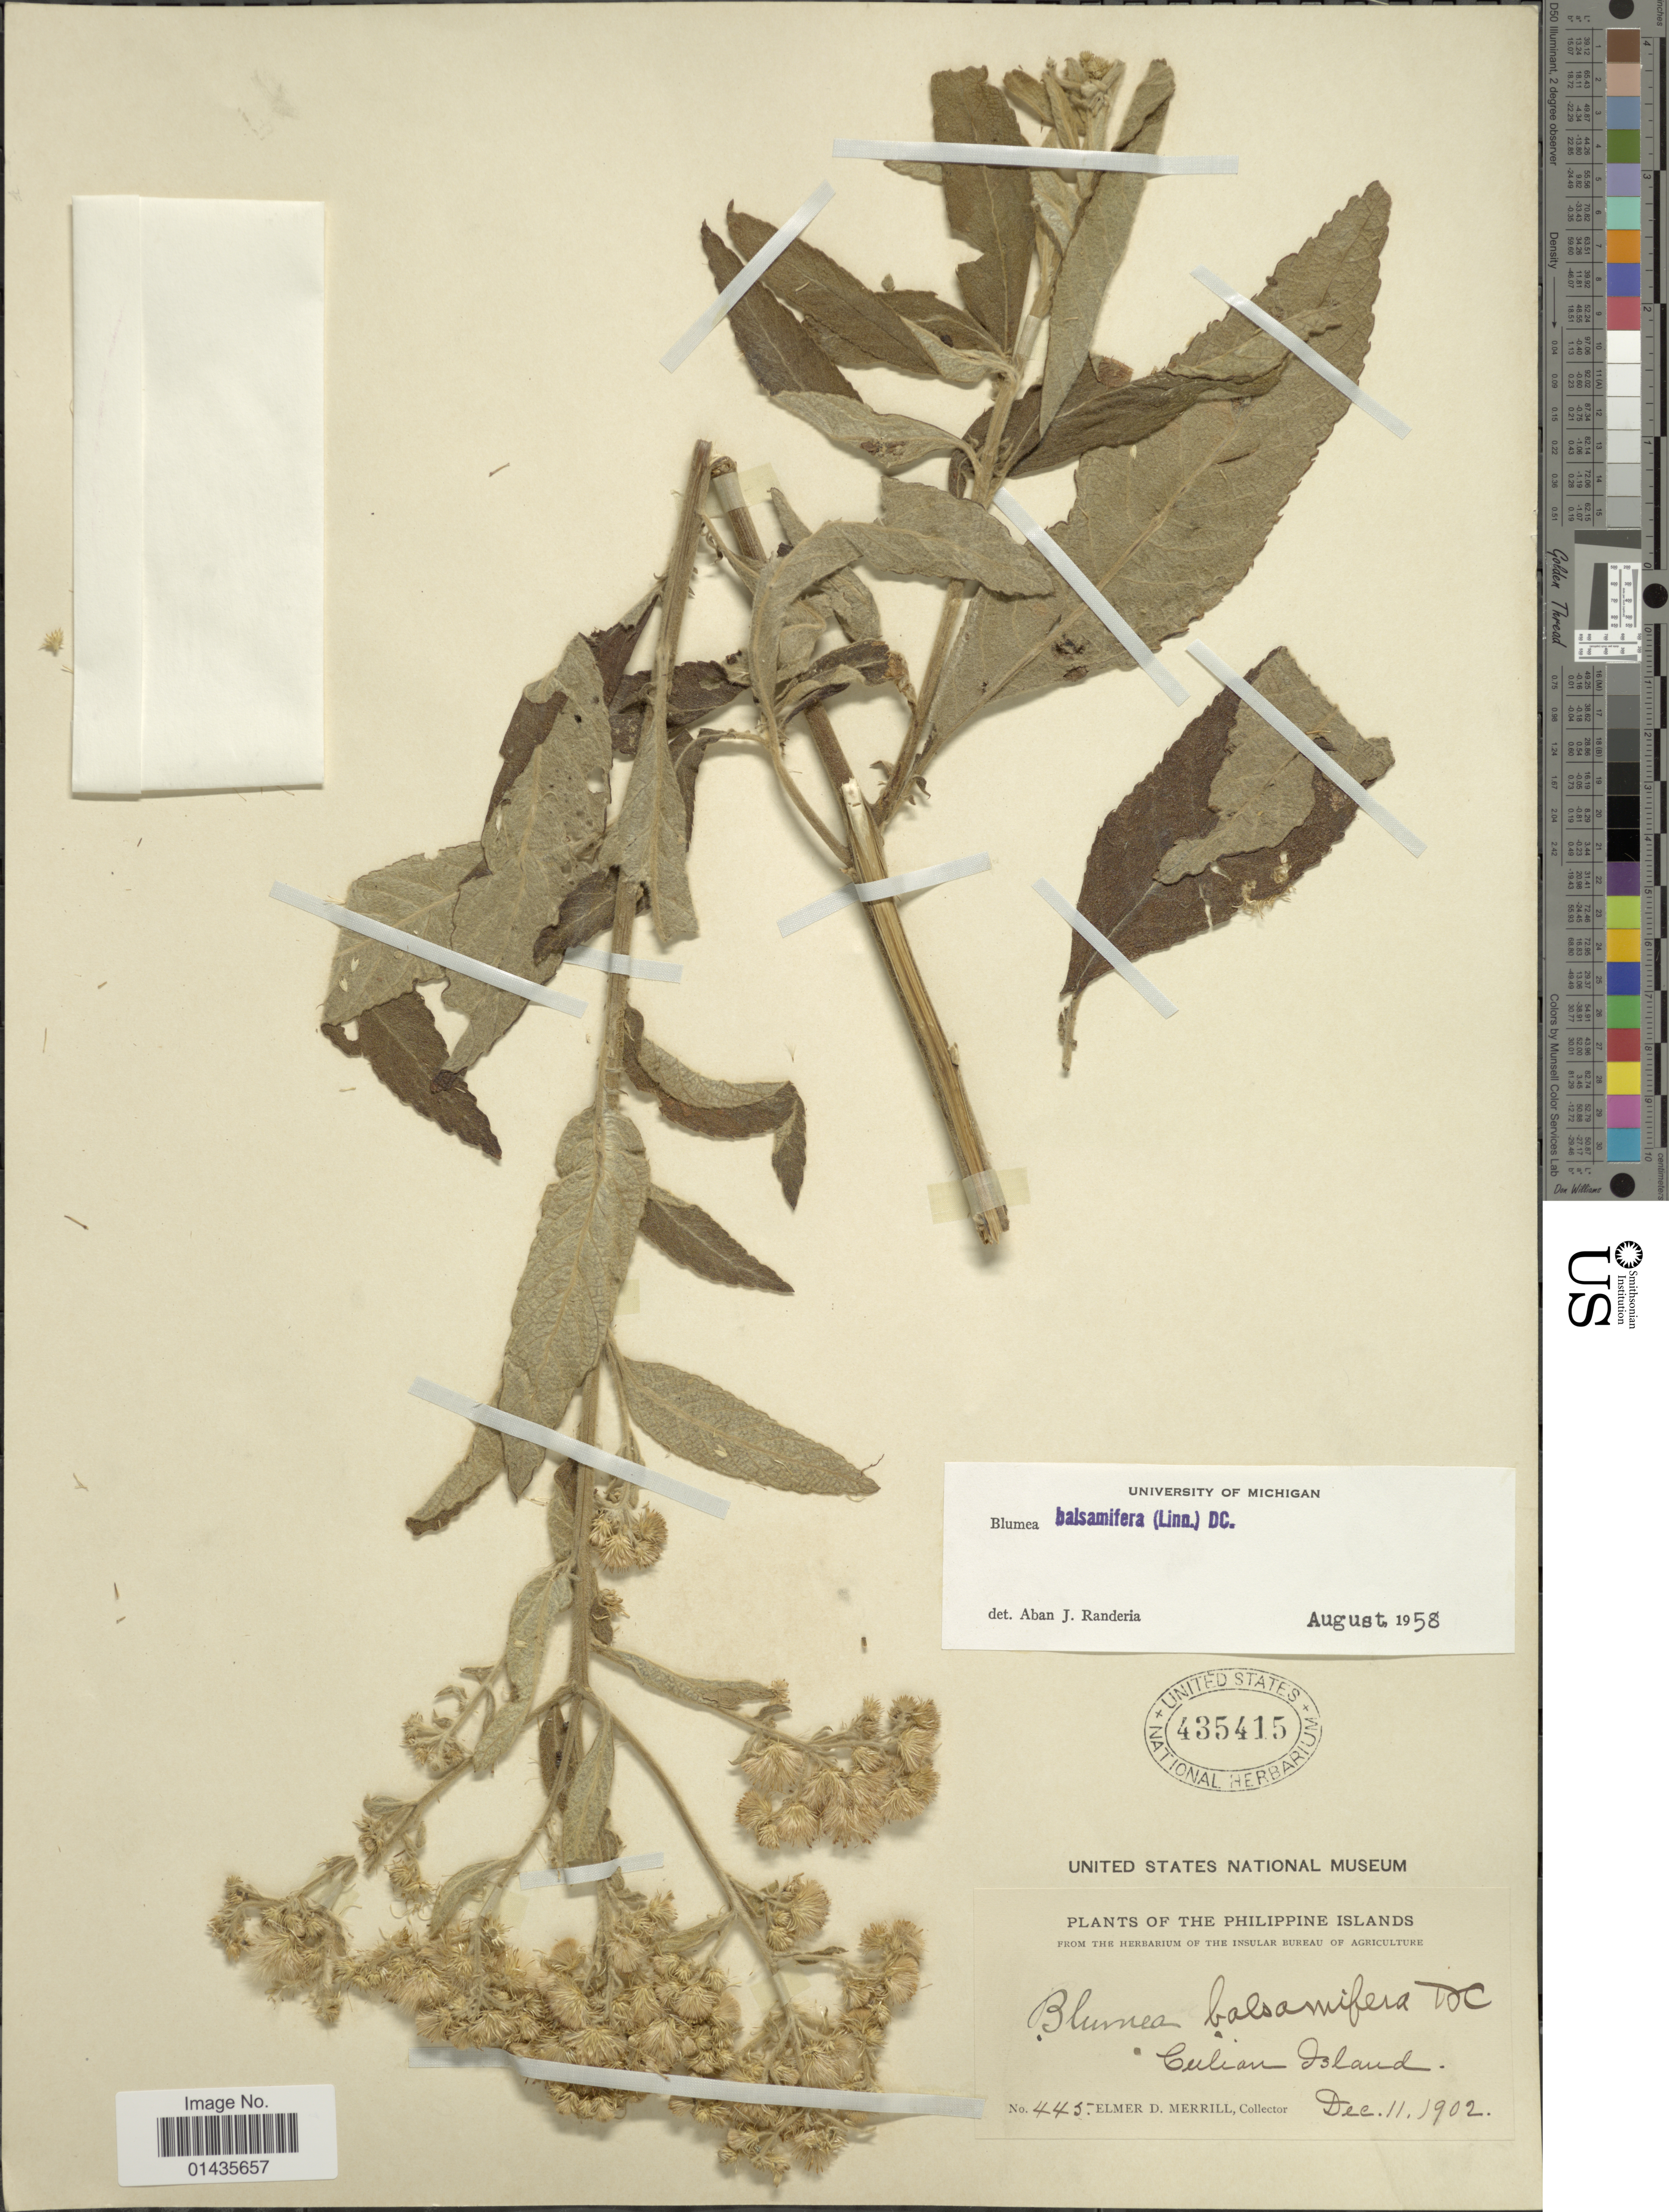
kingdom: Plantae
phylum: Tracheophyta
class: Magnoliopsida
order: Asterales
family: Asteraceae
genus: Blumea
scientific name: Blumea balsamifera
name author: (L.) DC.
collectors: E. D. Merrill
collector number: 445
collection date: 1902-12-11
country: Philippines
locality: Philippine Islands, Culian Island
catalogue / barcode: US 435415